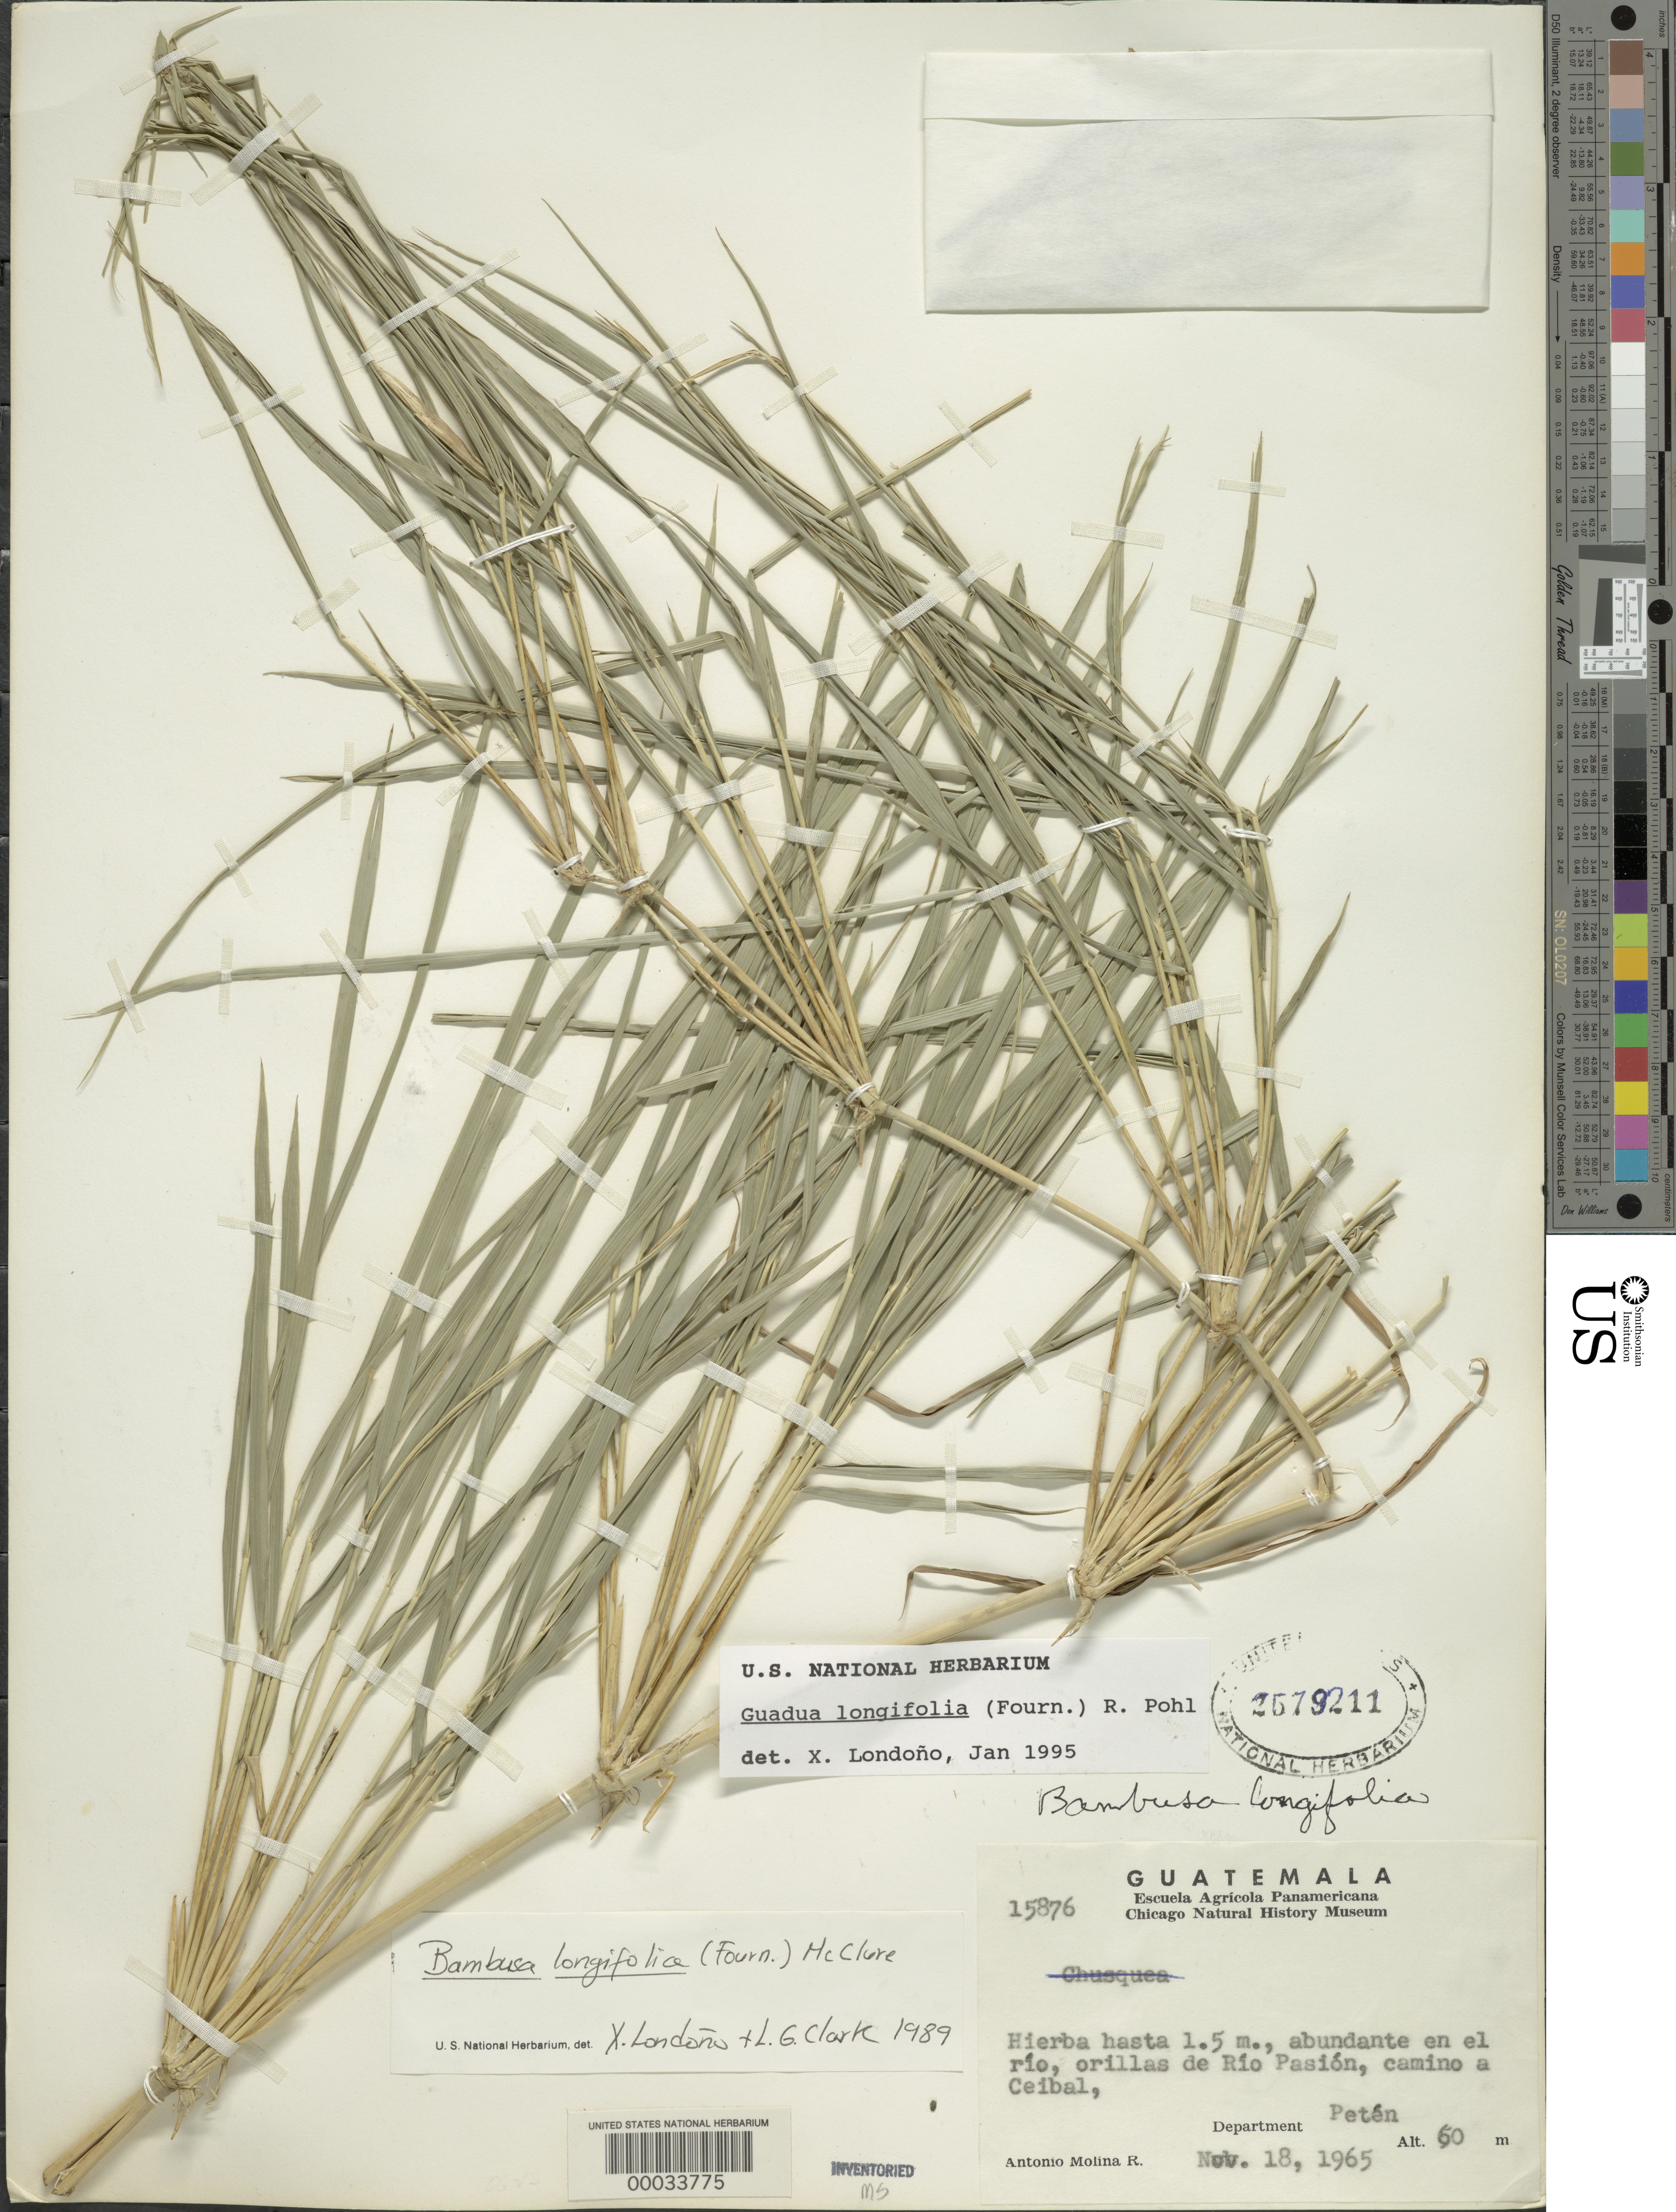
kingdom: Plantae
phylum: Tracheophyta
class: Liliopsida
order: Poales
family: Poaceae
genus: Guadua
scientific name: Guadua longifolia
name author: (E. Fourn.) R.W. Pohl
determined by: Londoño, X., (TULV), Jardin Botanico "Juan Maria Cespedes"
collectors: A. Molina R.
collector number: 15876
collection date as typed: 18 Nov 1965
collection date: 1965-11-18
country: Guatemala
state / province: El Petén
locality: Rio Pasion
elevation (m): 60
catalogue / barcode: US 2579211